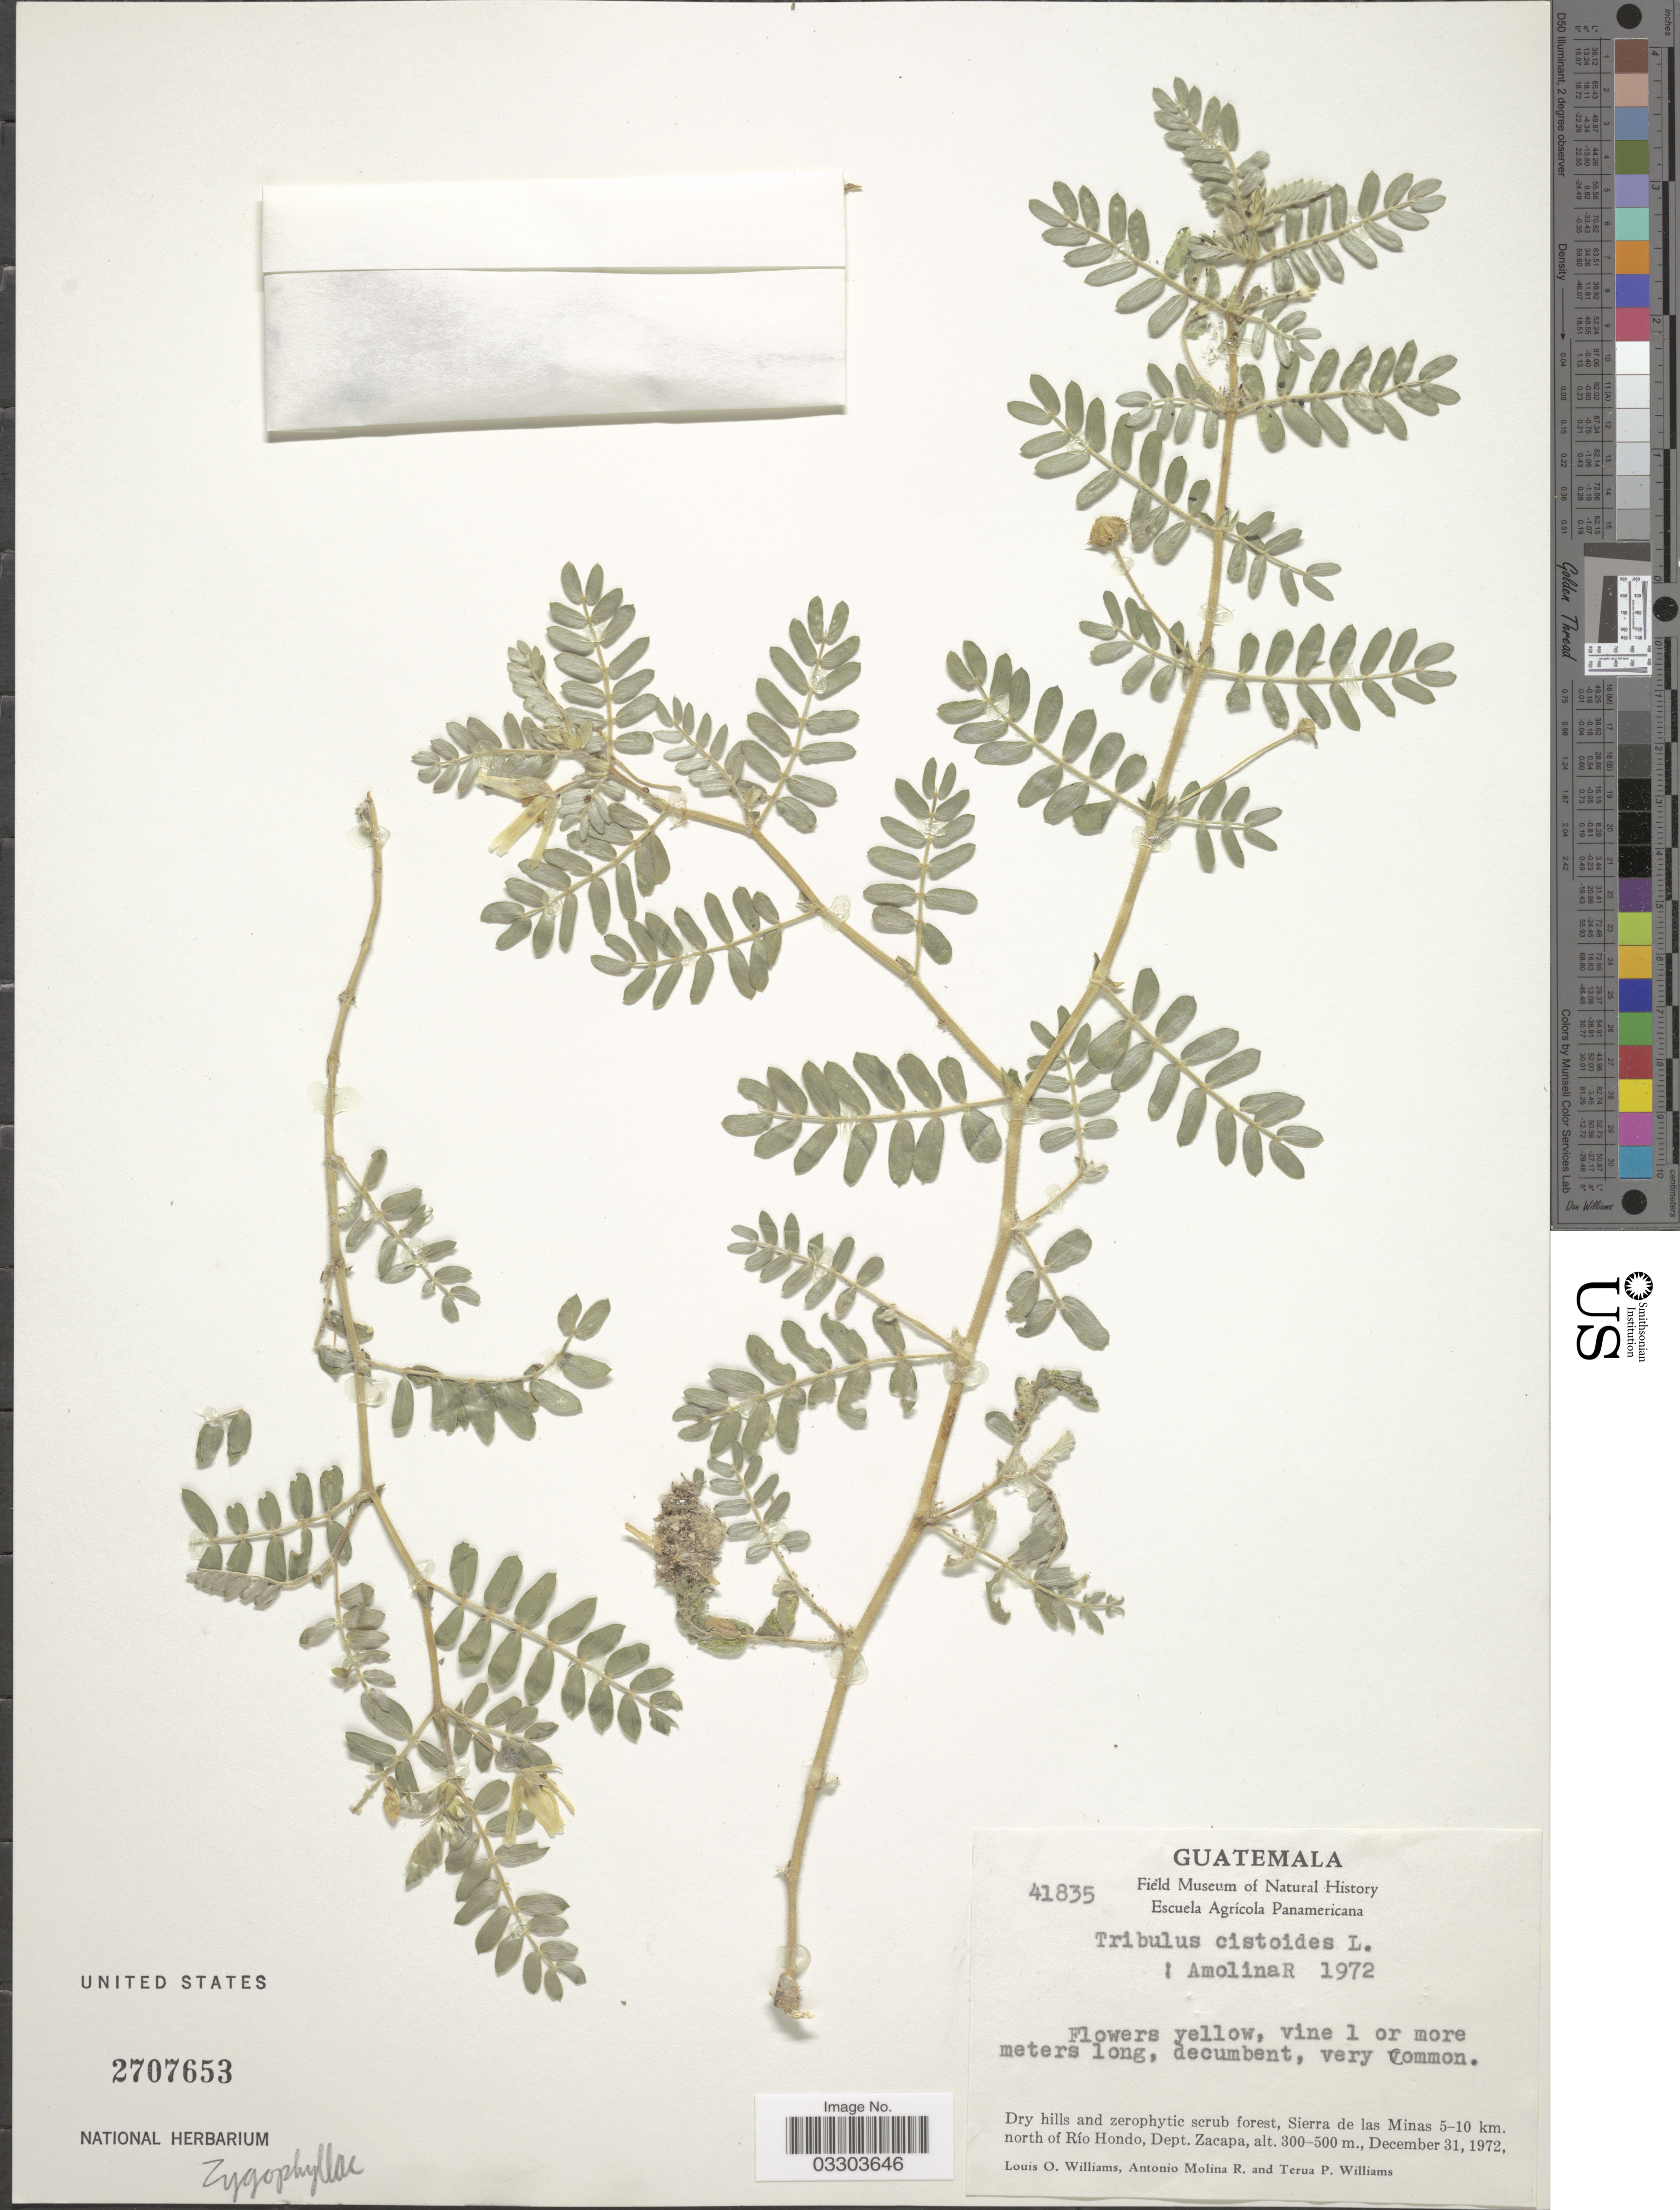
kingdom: Plantae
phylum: Tracheophyta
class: Magnoliopsida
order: Zygophyllales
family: Zygophyllaceae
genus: Tribulus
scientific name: Tribulus cistoides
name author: L.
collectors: L. O. Williams, A. Molina R. & T. Williams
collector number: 41835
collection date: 1972-12-31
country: Guatemala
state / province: Zacapa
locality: Sierra de las Minas 5-10 km. north of Río Hondo, Dept. Zacapa.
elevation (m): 300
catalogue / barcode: US 2707653